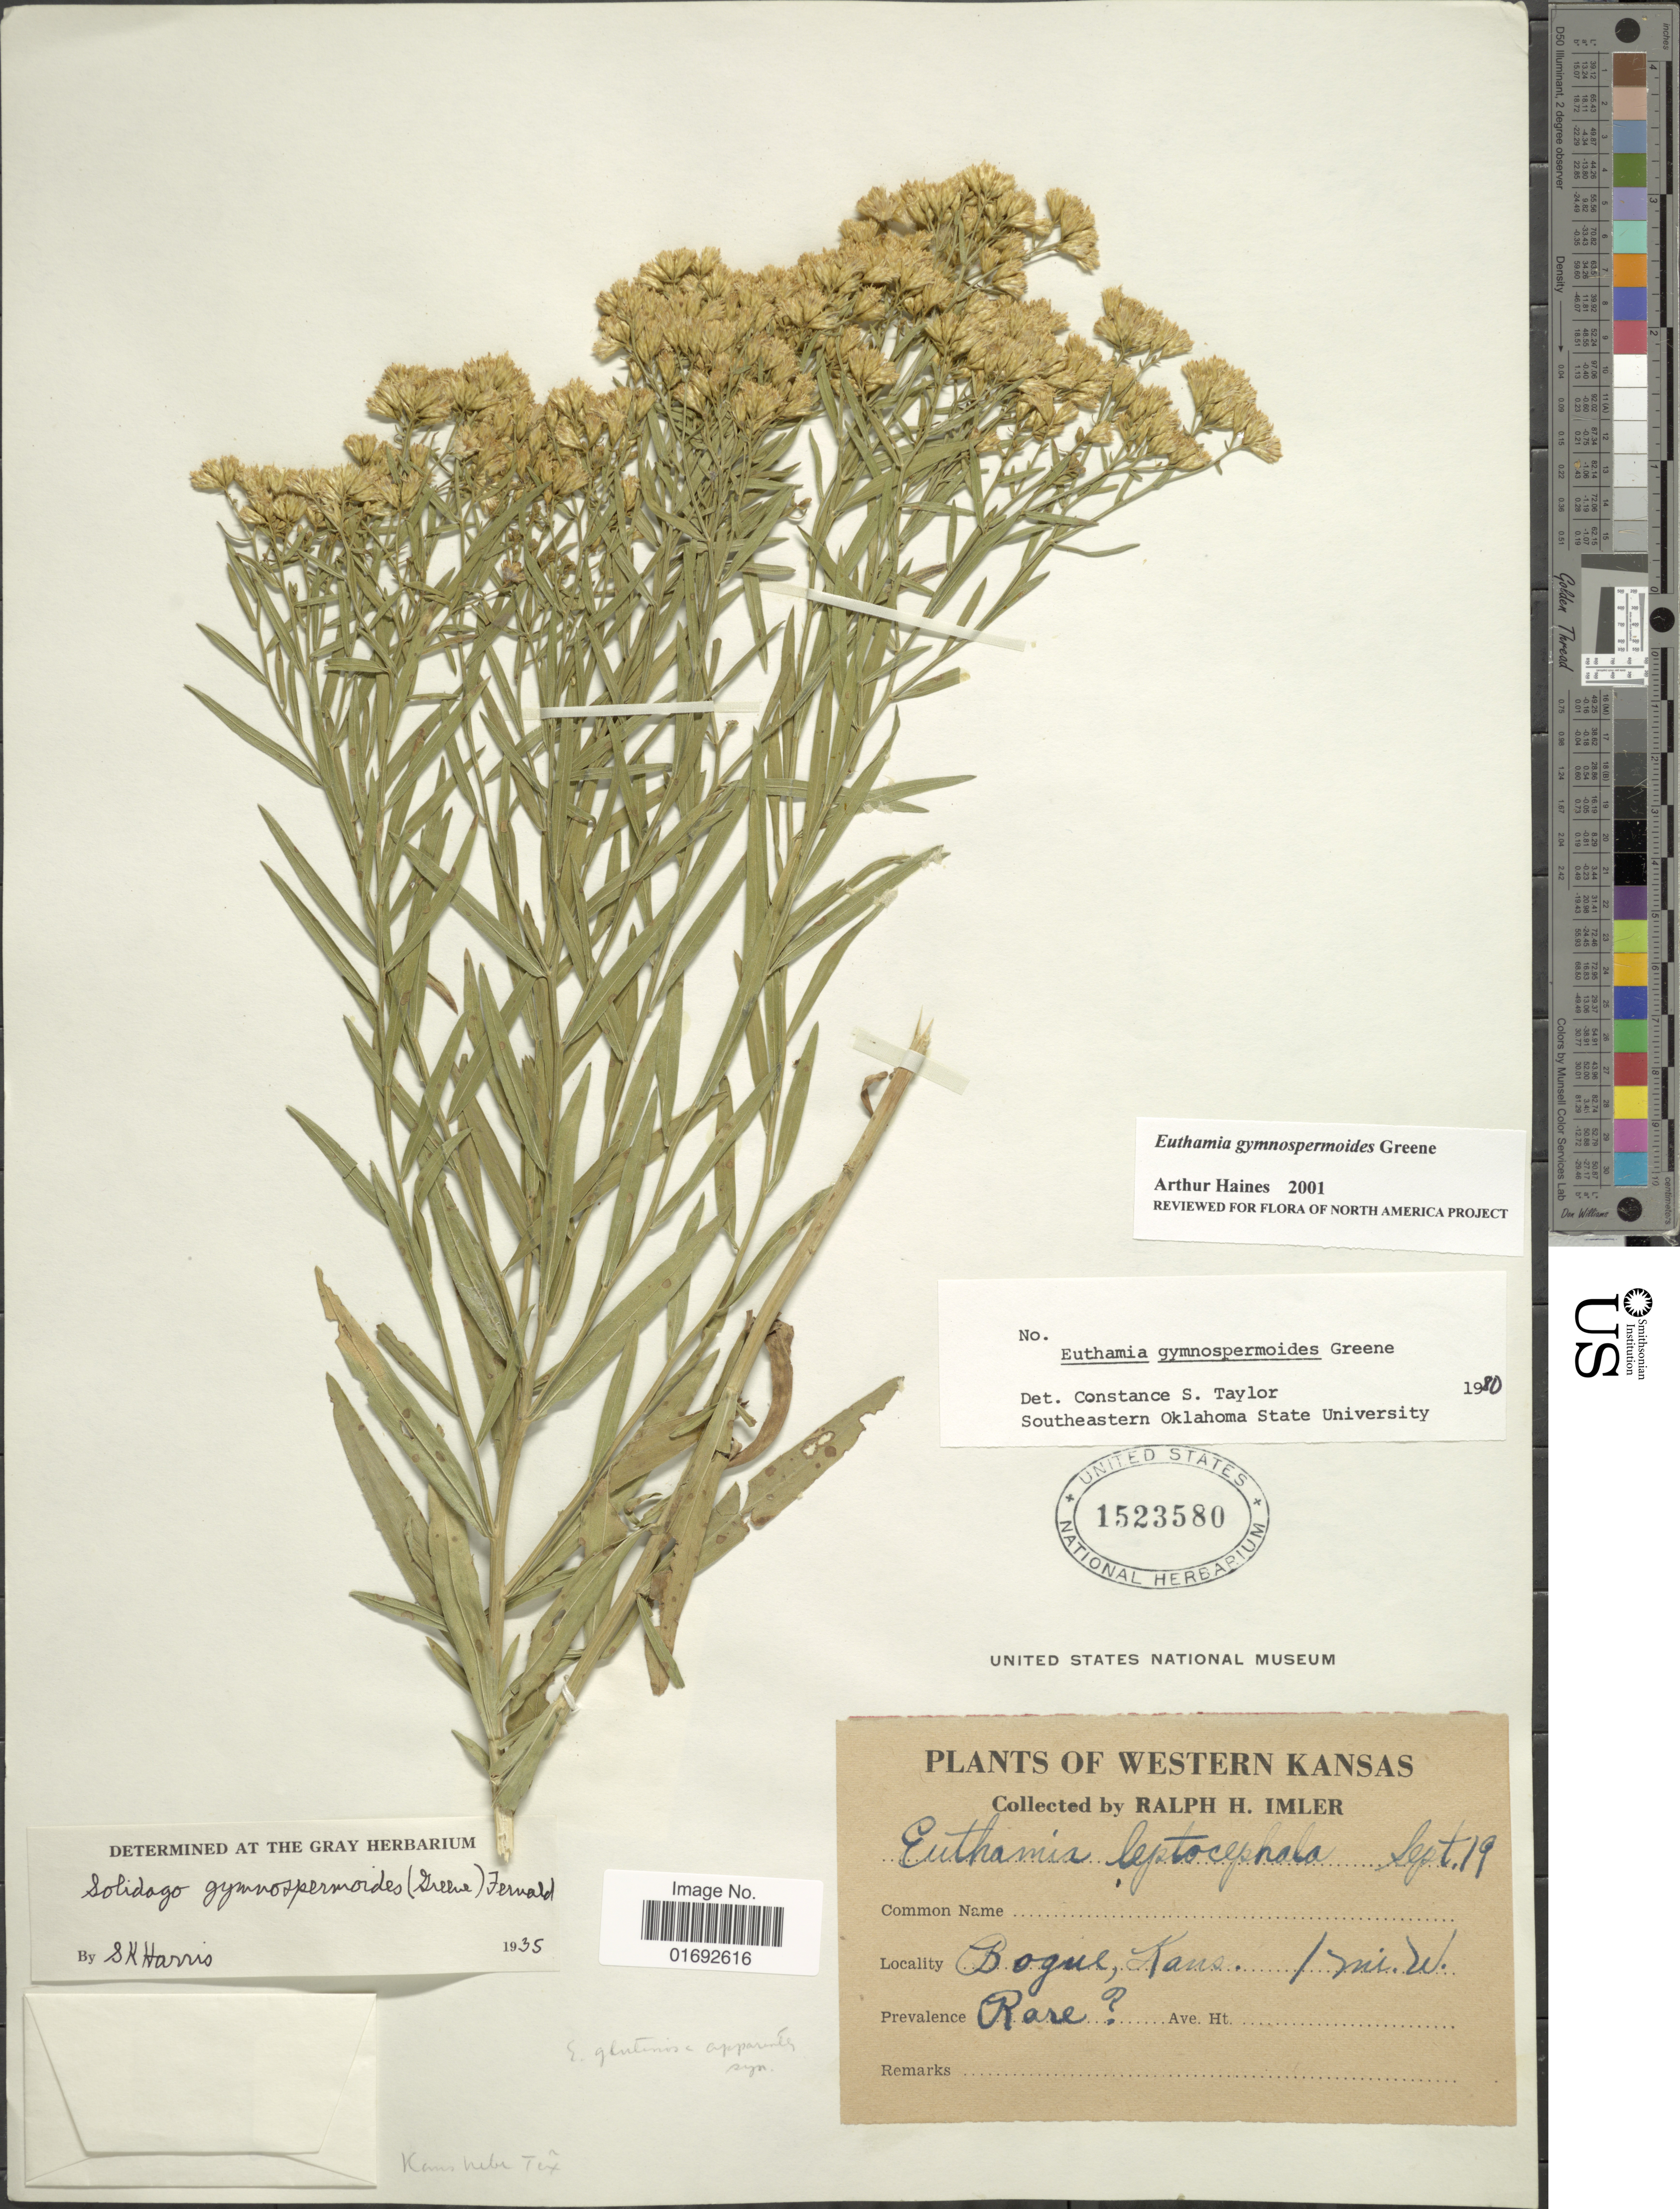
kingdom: Plantae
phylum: Tracheophyta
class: Magnoliopsida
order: Asterales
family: Asteraceae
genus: Euthamia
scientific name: Euthamia gymnospermoides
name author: Greene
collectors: R. Imler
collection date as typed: Transcribed d/m/y: /9/19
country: United States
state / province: Kansas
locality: Western Kansas, Bogue, Kans., 1 mi. w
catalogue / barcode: US 1523580